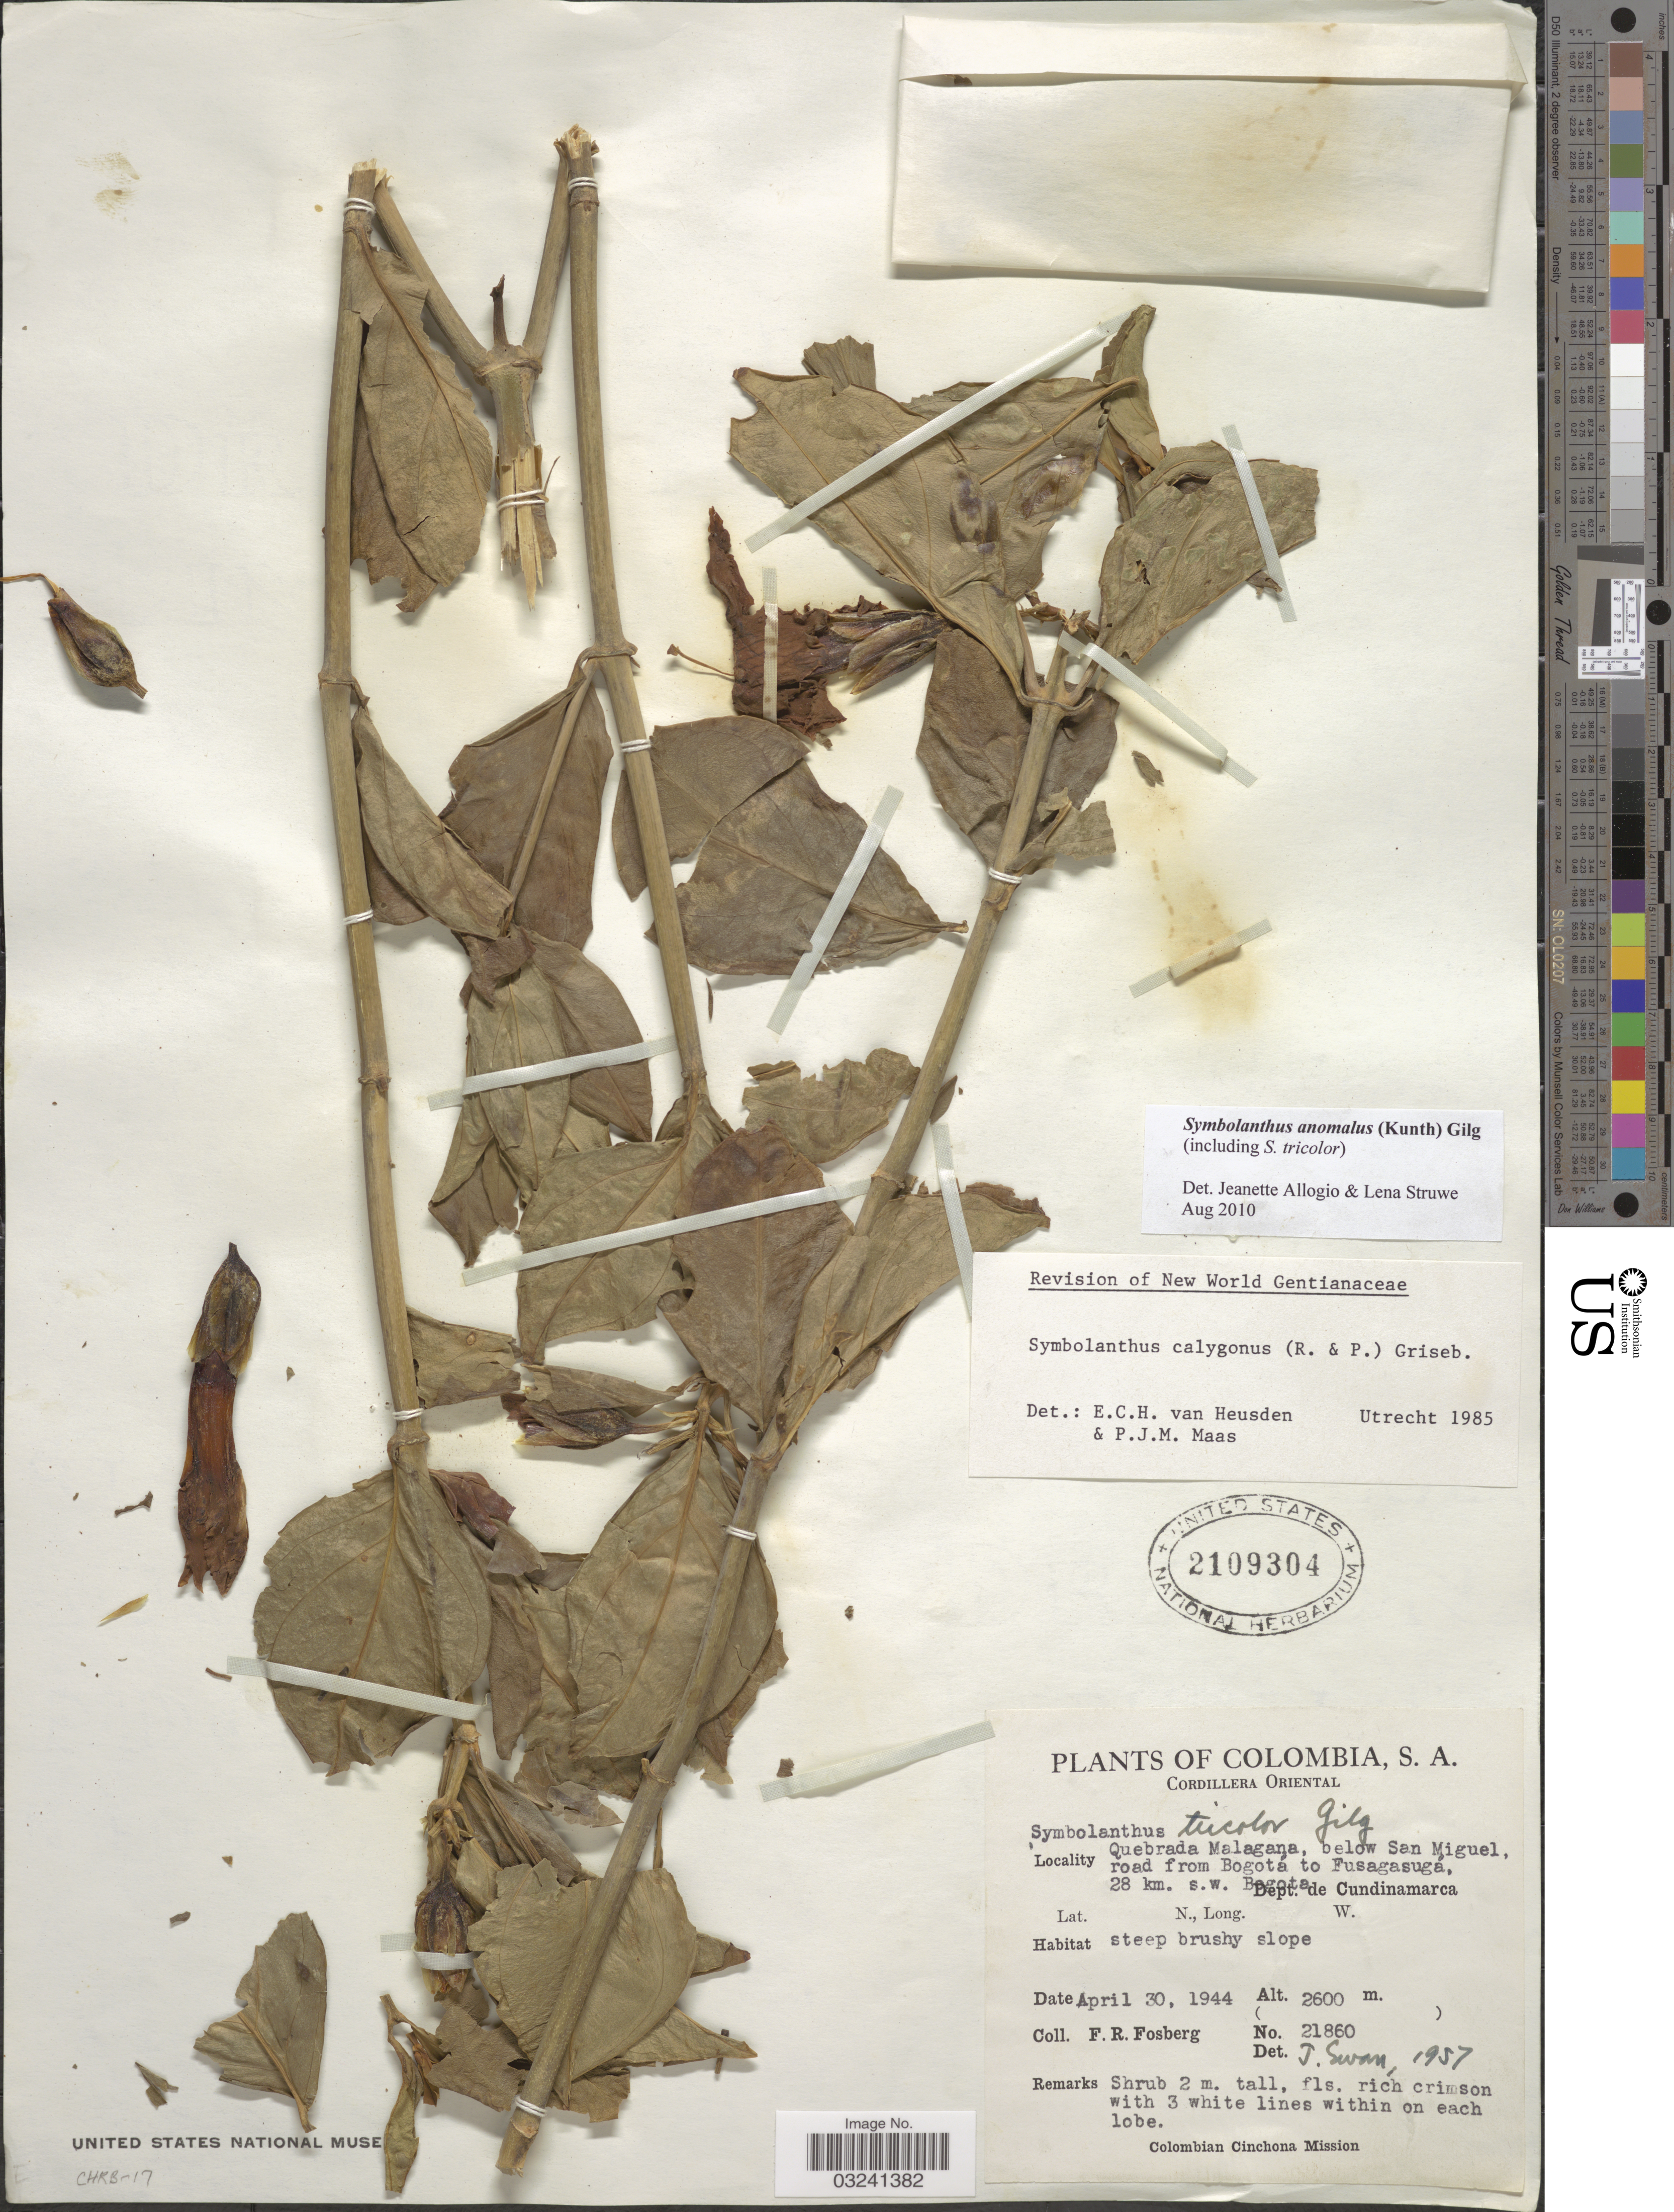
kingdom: Plantae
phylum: Tracheophyta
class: Magnoliopsida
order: Gentianales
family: Gentianaceae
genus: Symbolanthus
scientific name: Symbolanthus anomalus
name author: (Kunth) Gilg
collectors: F. R. Fosberg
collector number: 21860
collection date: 1944-04-30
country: Colombia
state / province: Cundinamarca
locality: Cordillera Oriental. Quebrada Malagana, below San Miguel, road from Bogota to Fusagasuga, 28 km. s.w. Bogota. Dept. de Cundinamarca.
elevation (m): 2600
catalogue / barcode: US 2109304